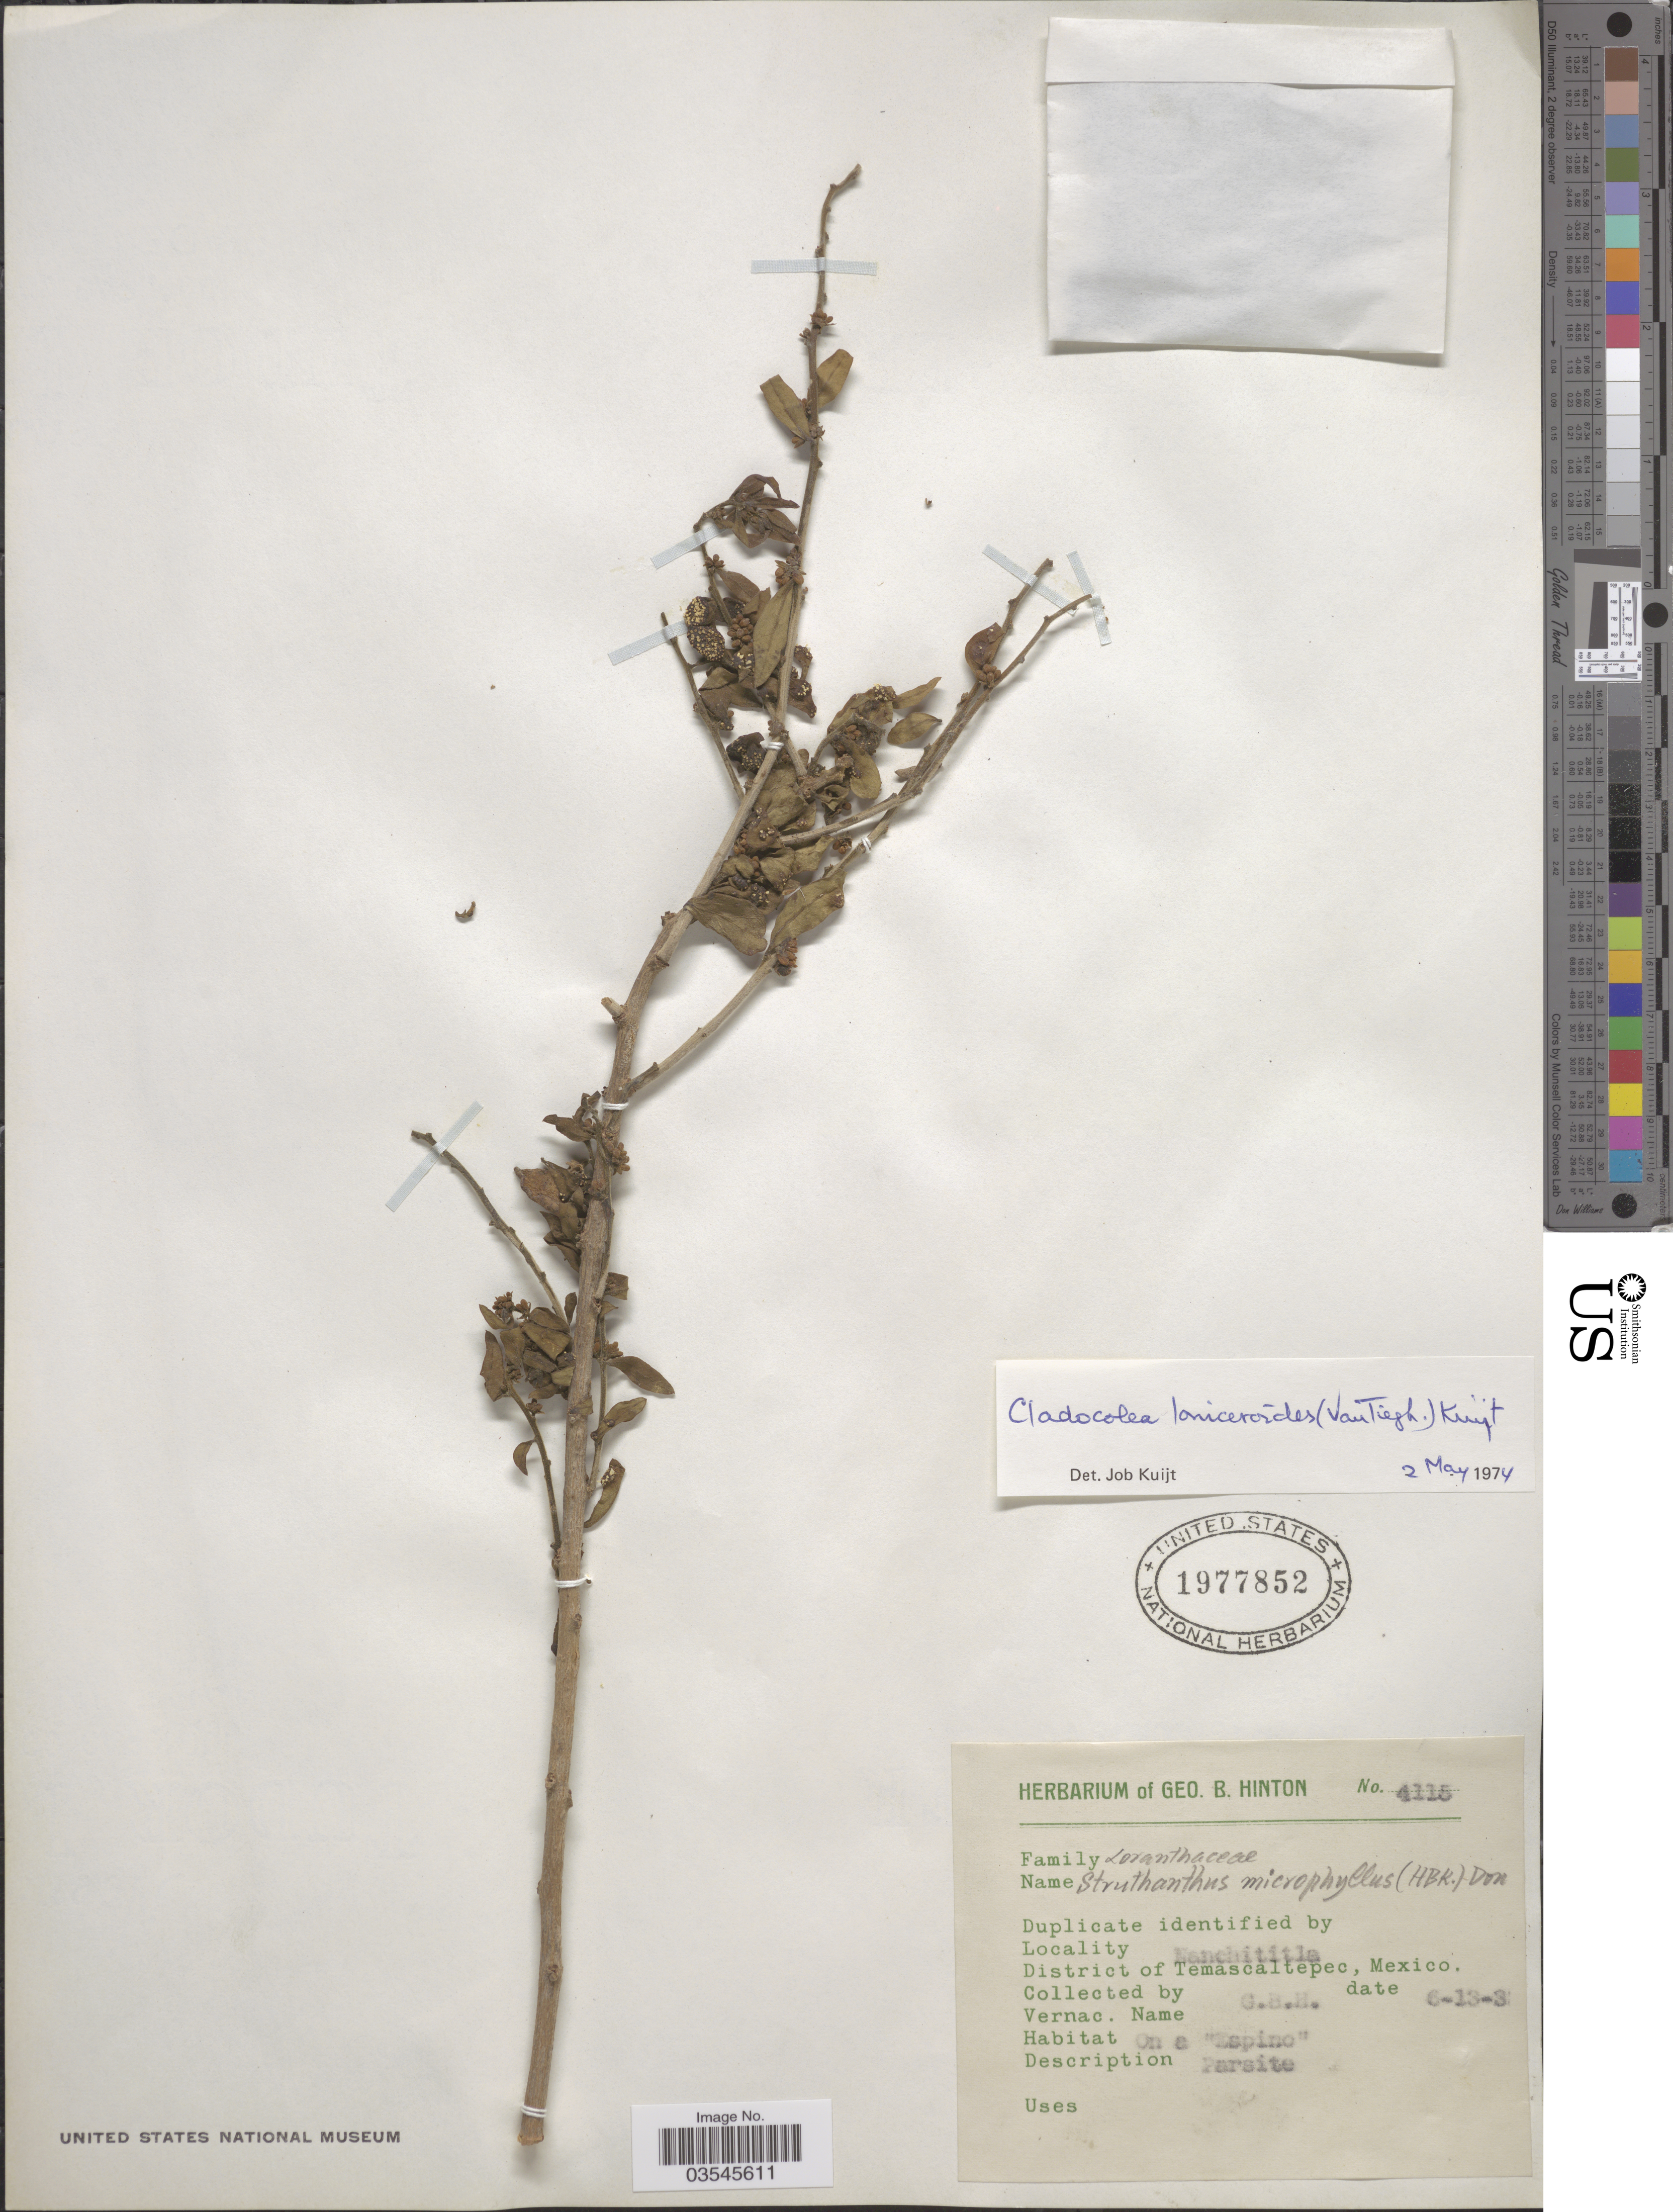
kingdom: Plantae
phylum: Tracheophyta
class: Magnoliopsida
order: Santalales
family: Loranthaceae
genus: Cladocolea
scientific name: Cladocolea loniceroides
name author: (Tiegh.) Kuijt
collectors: G. B. Hinton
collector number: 4115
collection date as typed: Transcribed d/m/y: 13/6/35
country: Mexico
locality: Nanchititla, District of Temascaltepec.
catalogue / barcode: US 1977852